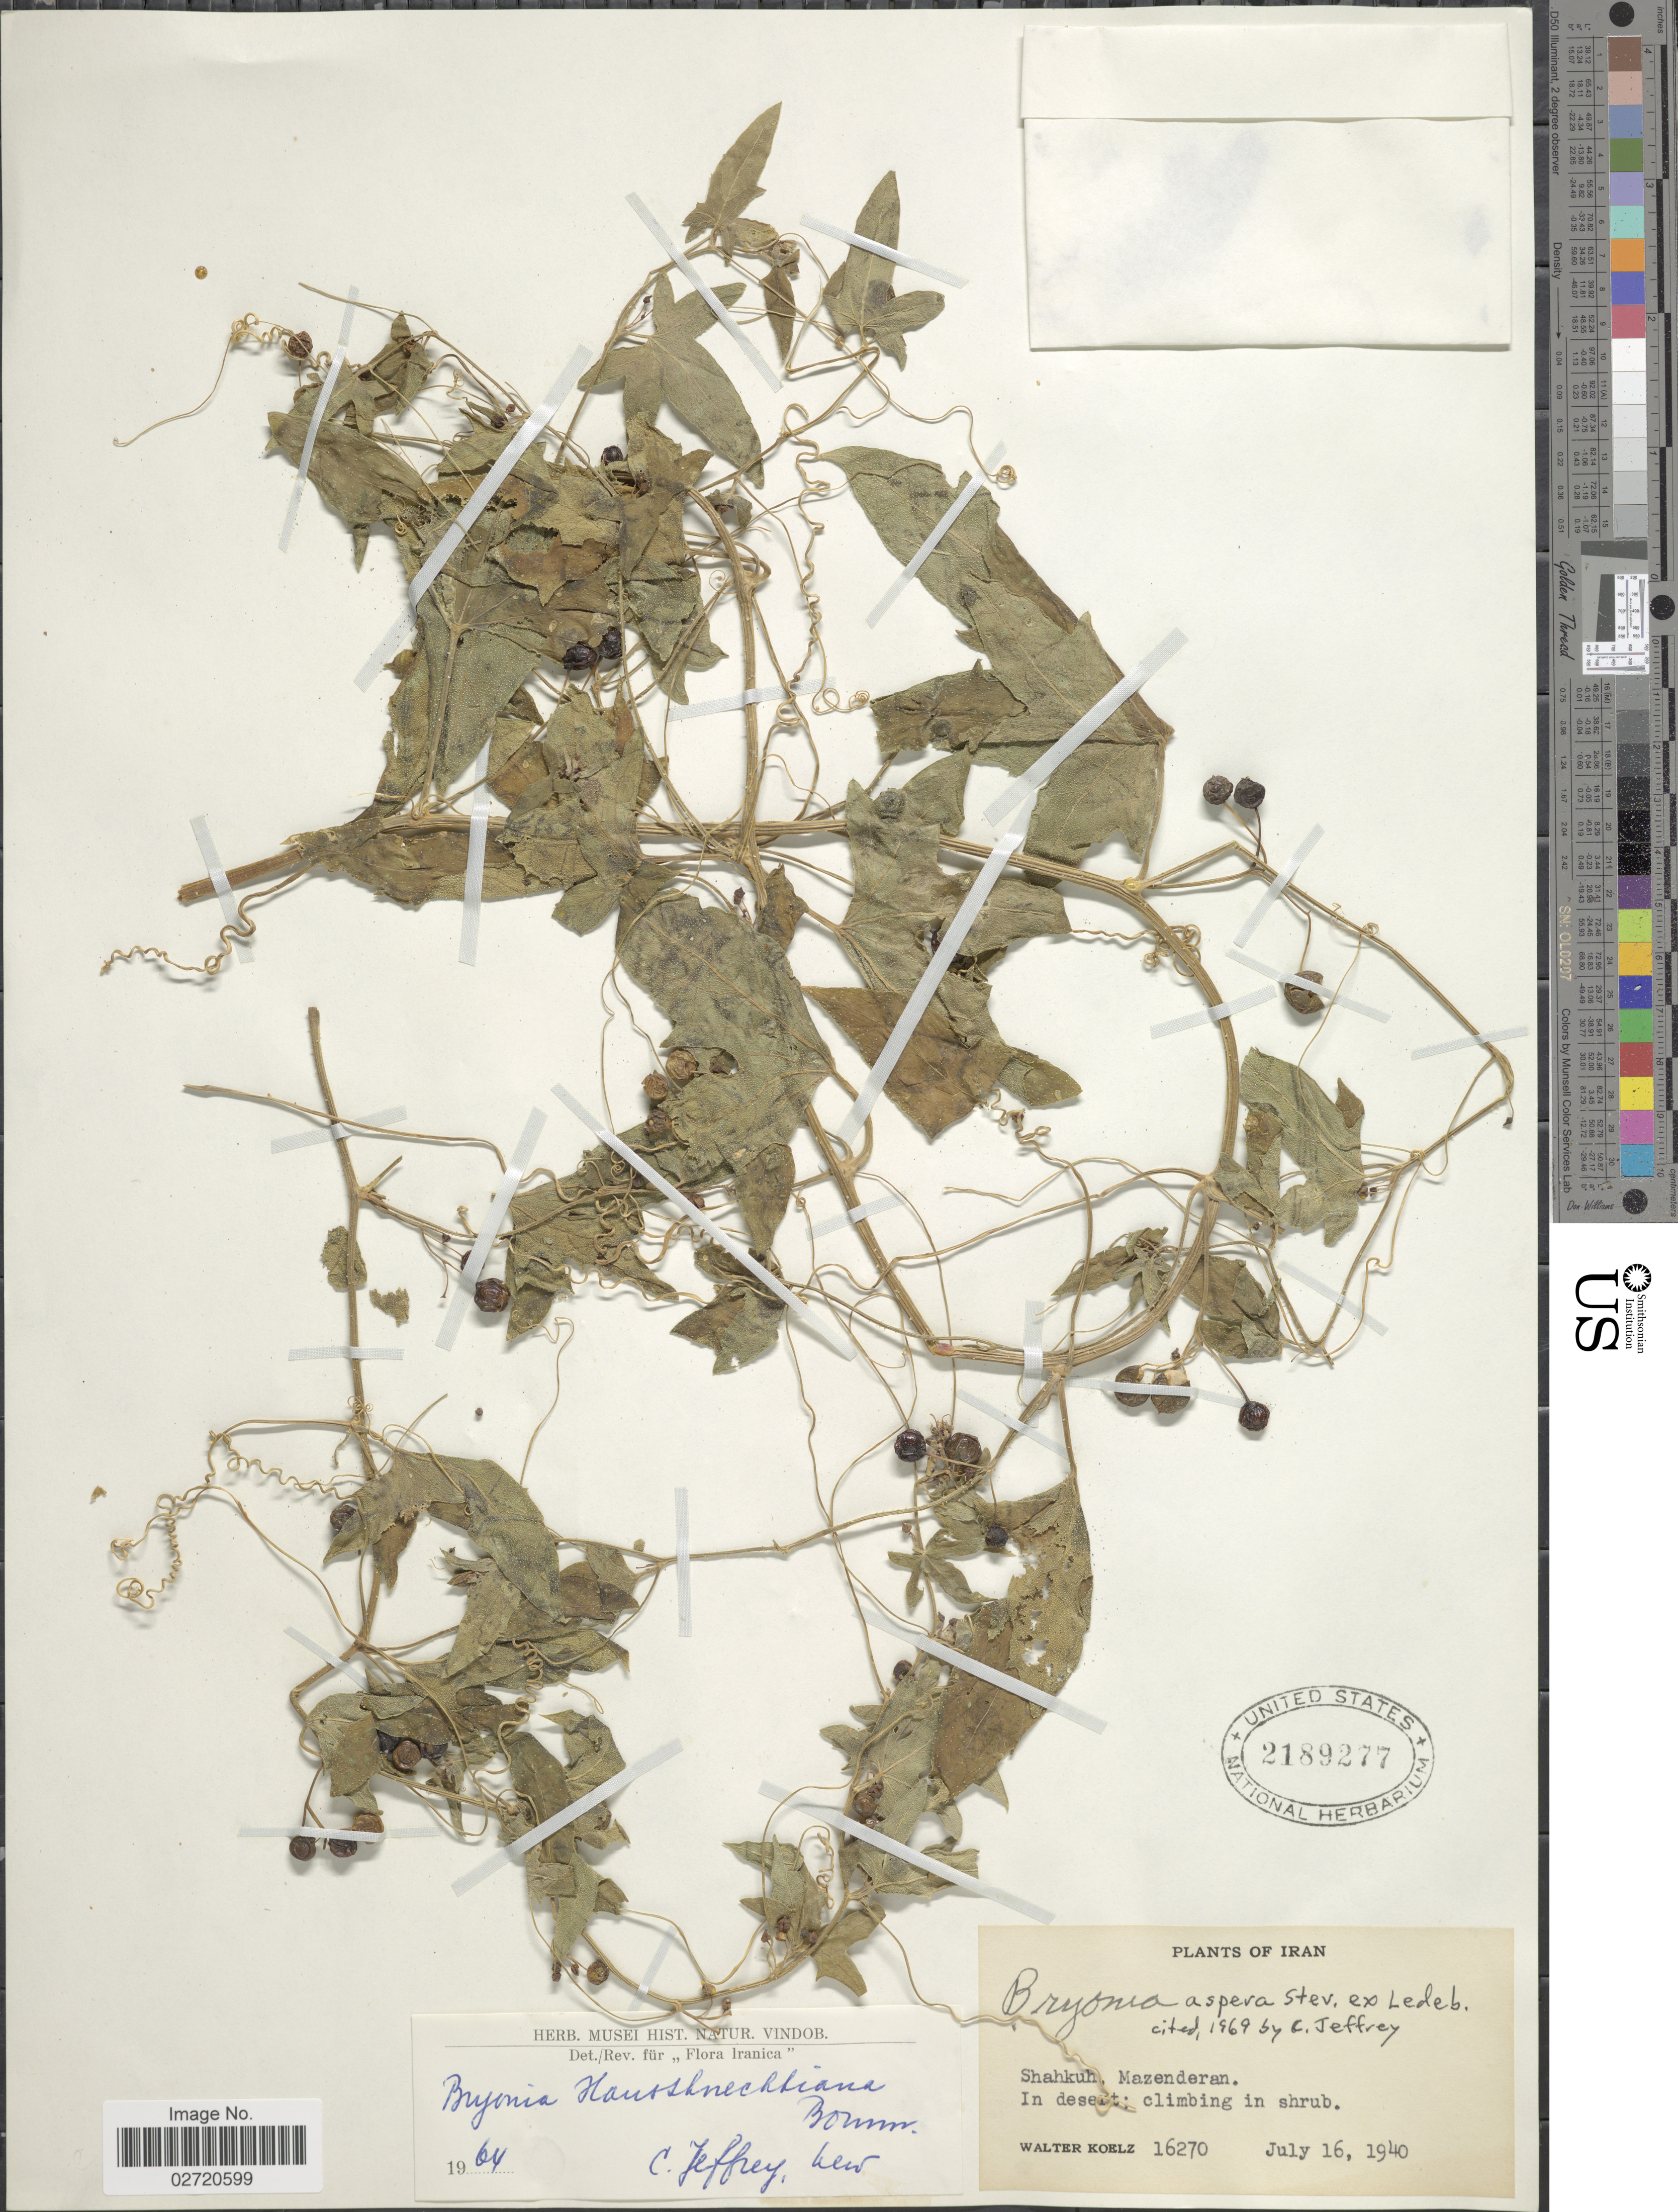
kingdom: Plantae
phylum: Tracheophyta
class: Magnoliopsida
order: Cucurbitales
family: Cucurbitaceae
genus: Bryonia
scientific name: Bryonia aspera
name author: Steven ex Ledeb.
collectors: W. N. Koelz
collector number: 16270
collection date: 1940-07-16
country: Iran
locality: Shahkuh, Mazenderan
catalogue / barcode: US 2189277